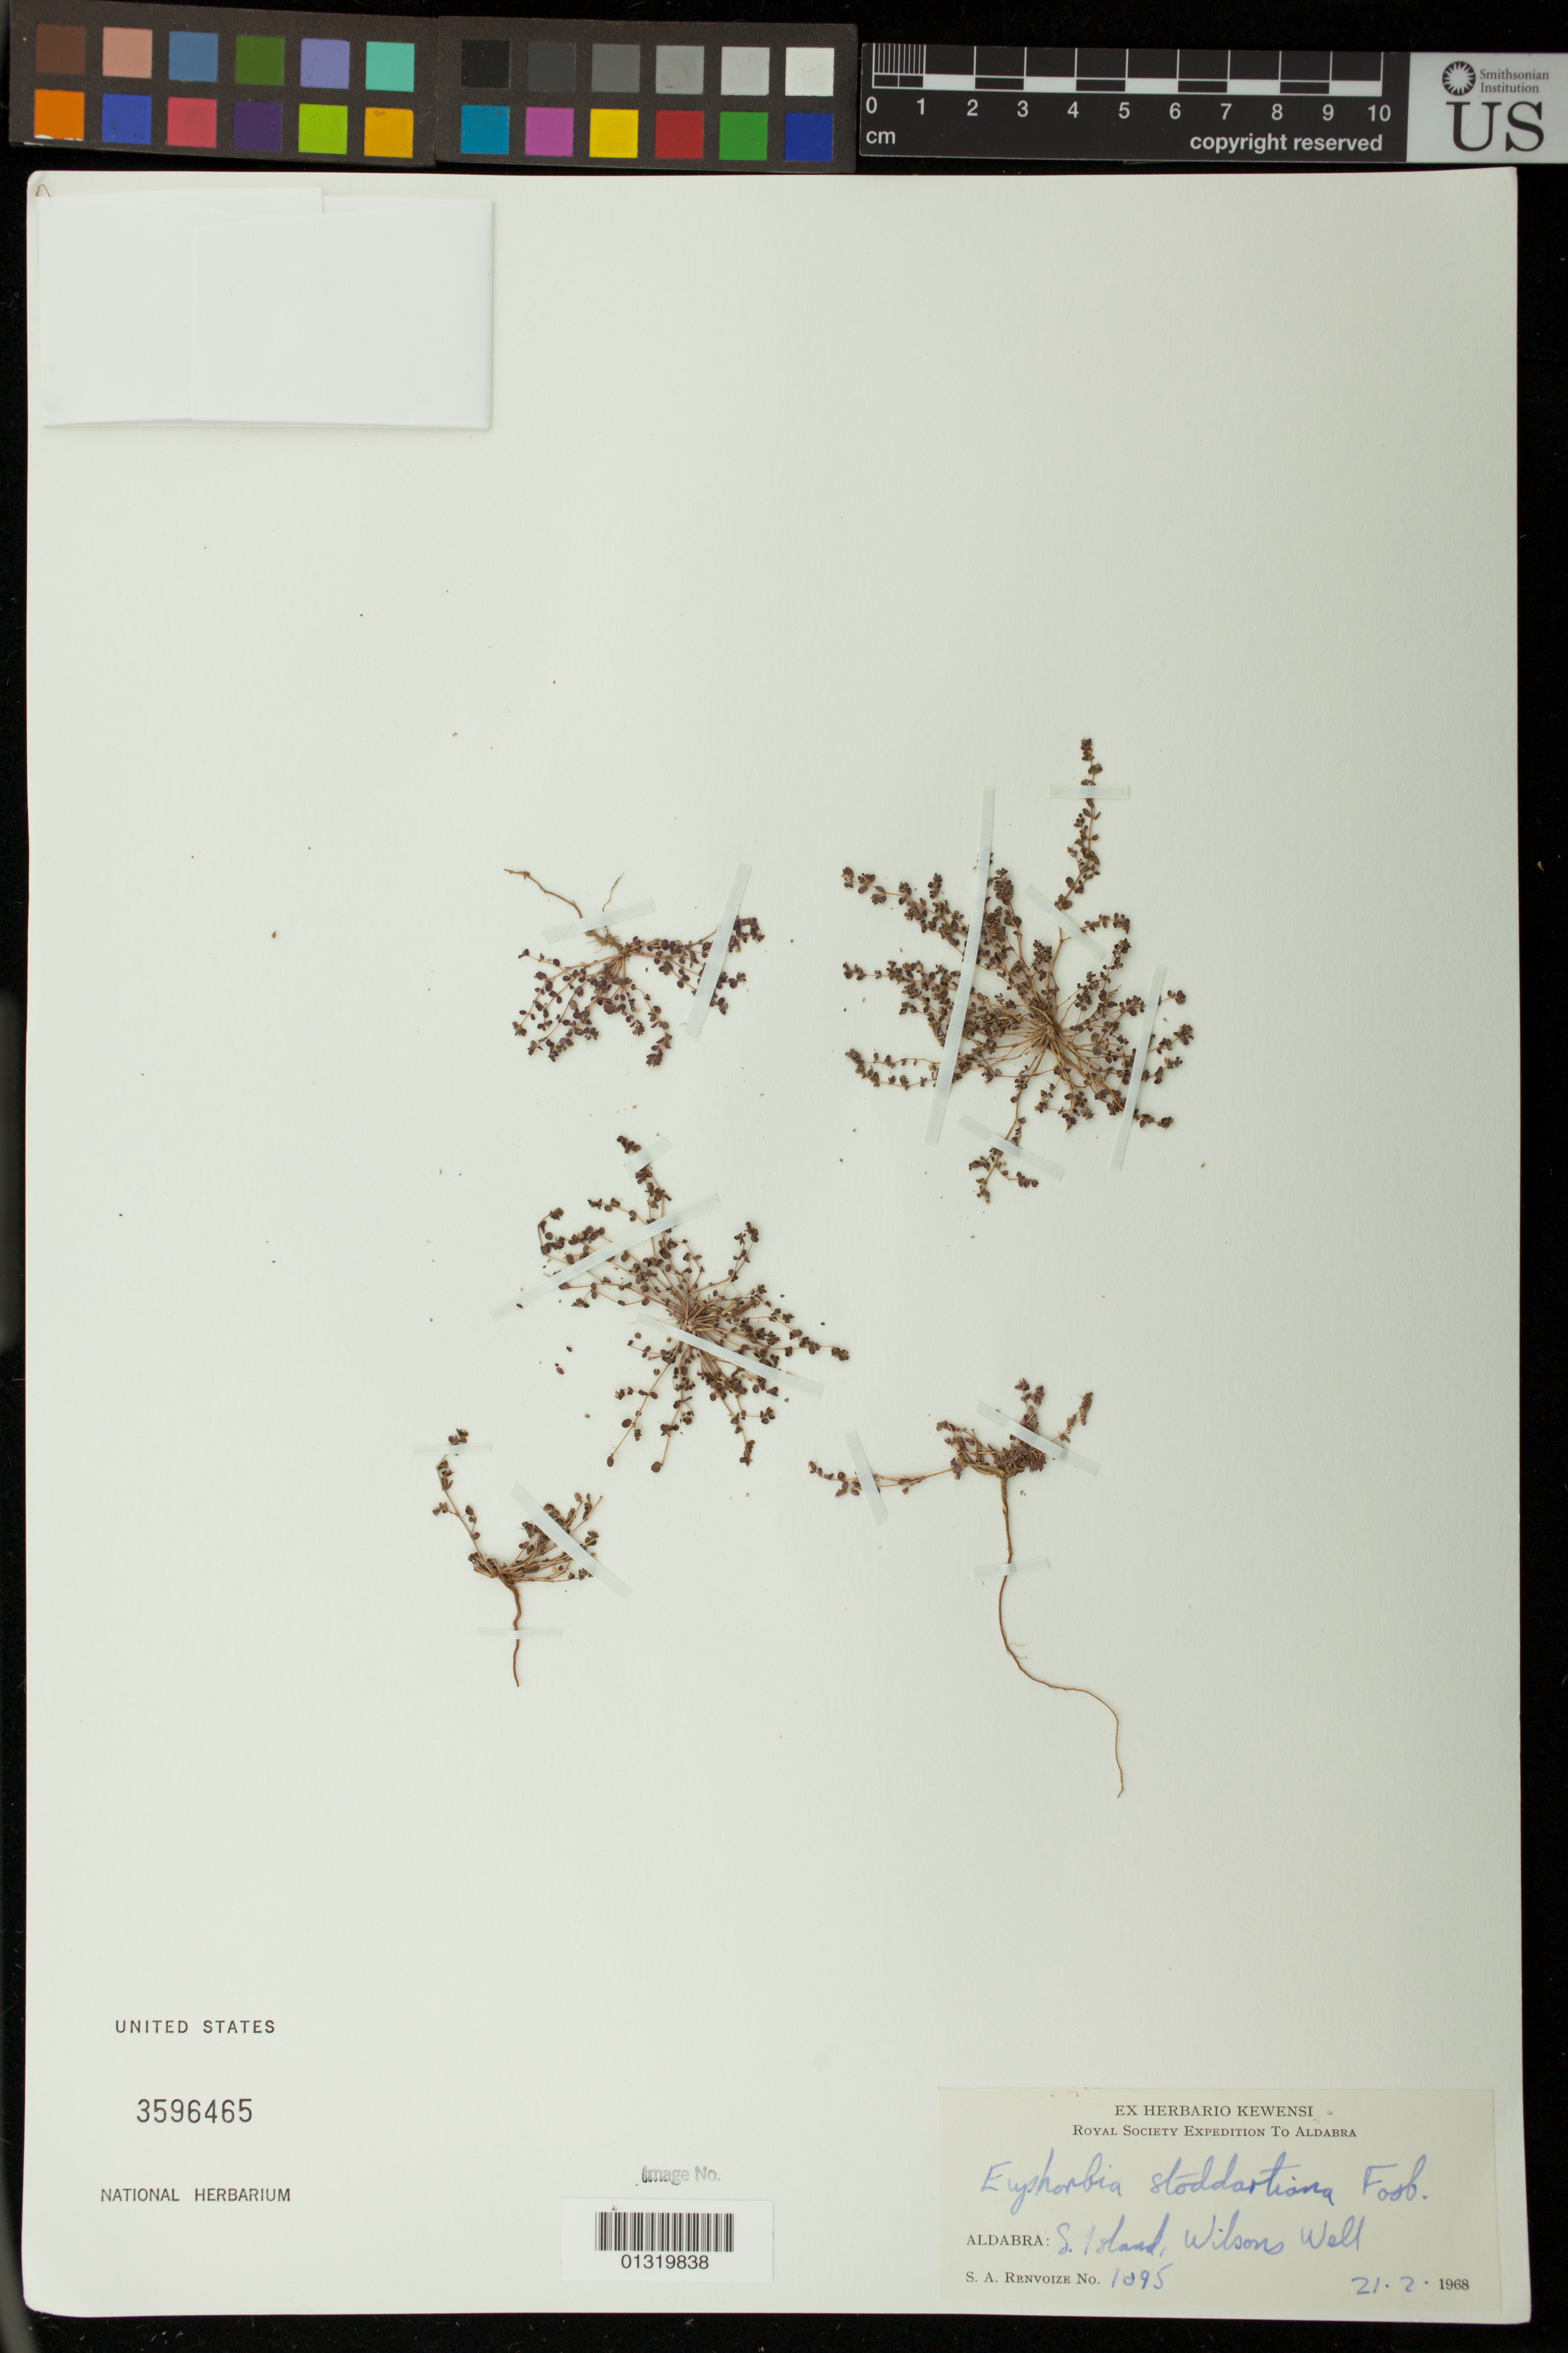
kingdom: Plantae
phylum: Tracheophyta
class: Magnoliopsida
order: Malpighiales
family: Euphorbiaceae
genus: Euphorbia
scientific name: Euphorbia stoddartii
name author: Fosberg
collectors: S. A. Renvoize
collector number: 1095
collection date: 1968-02-21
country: Seychelles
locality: Aldabra; S. Island, Wilsons Well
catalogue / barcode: US 3596465